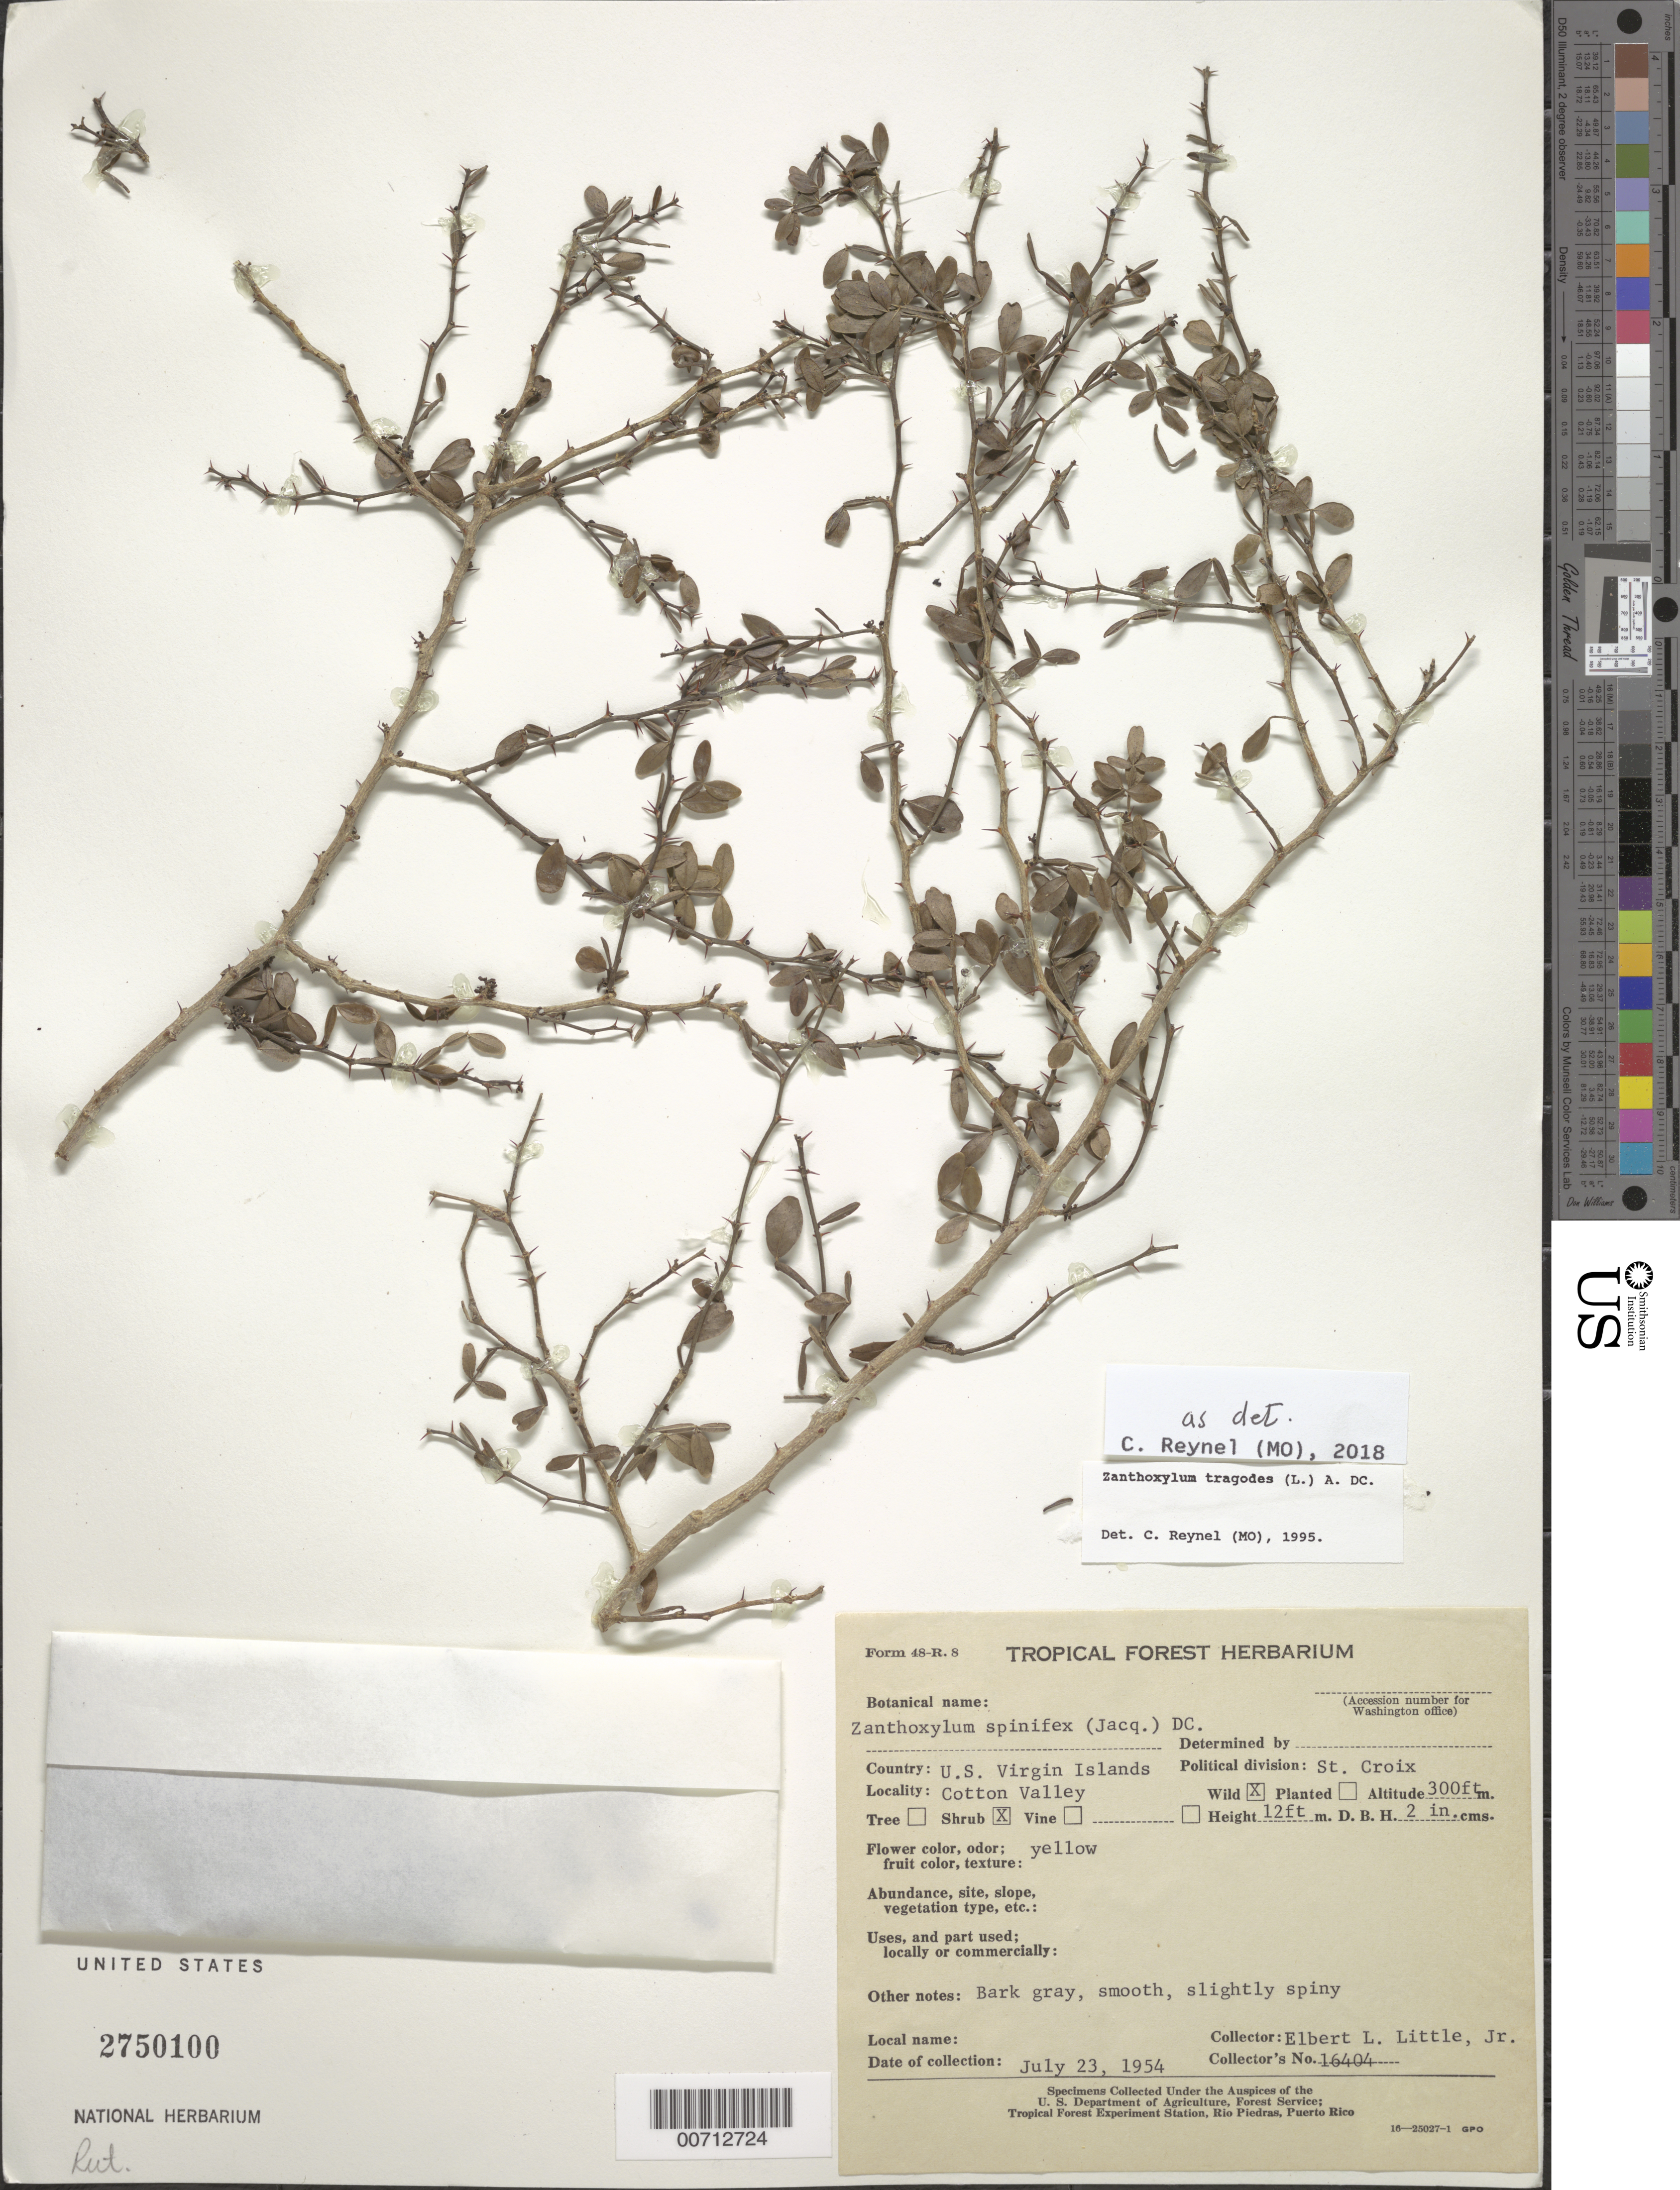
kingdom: Plantae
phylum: Tracheophyta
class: Magnoliopsida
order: Sapindales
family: Rutaceae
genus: Zanthoxylum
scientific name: Zanthoxylum tragodes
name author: (L.) DC.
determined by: Reynel, Carlos A., (MO), Missouri Botanical Garden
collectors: E. L. Little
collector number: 16404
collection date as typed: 23 Jul 1954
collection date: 1954-07-23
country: U.S. Virgin Islands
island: St. Croix Island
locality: Cotton Valley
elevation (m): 91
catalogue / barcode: US 2750100